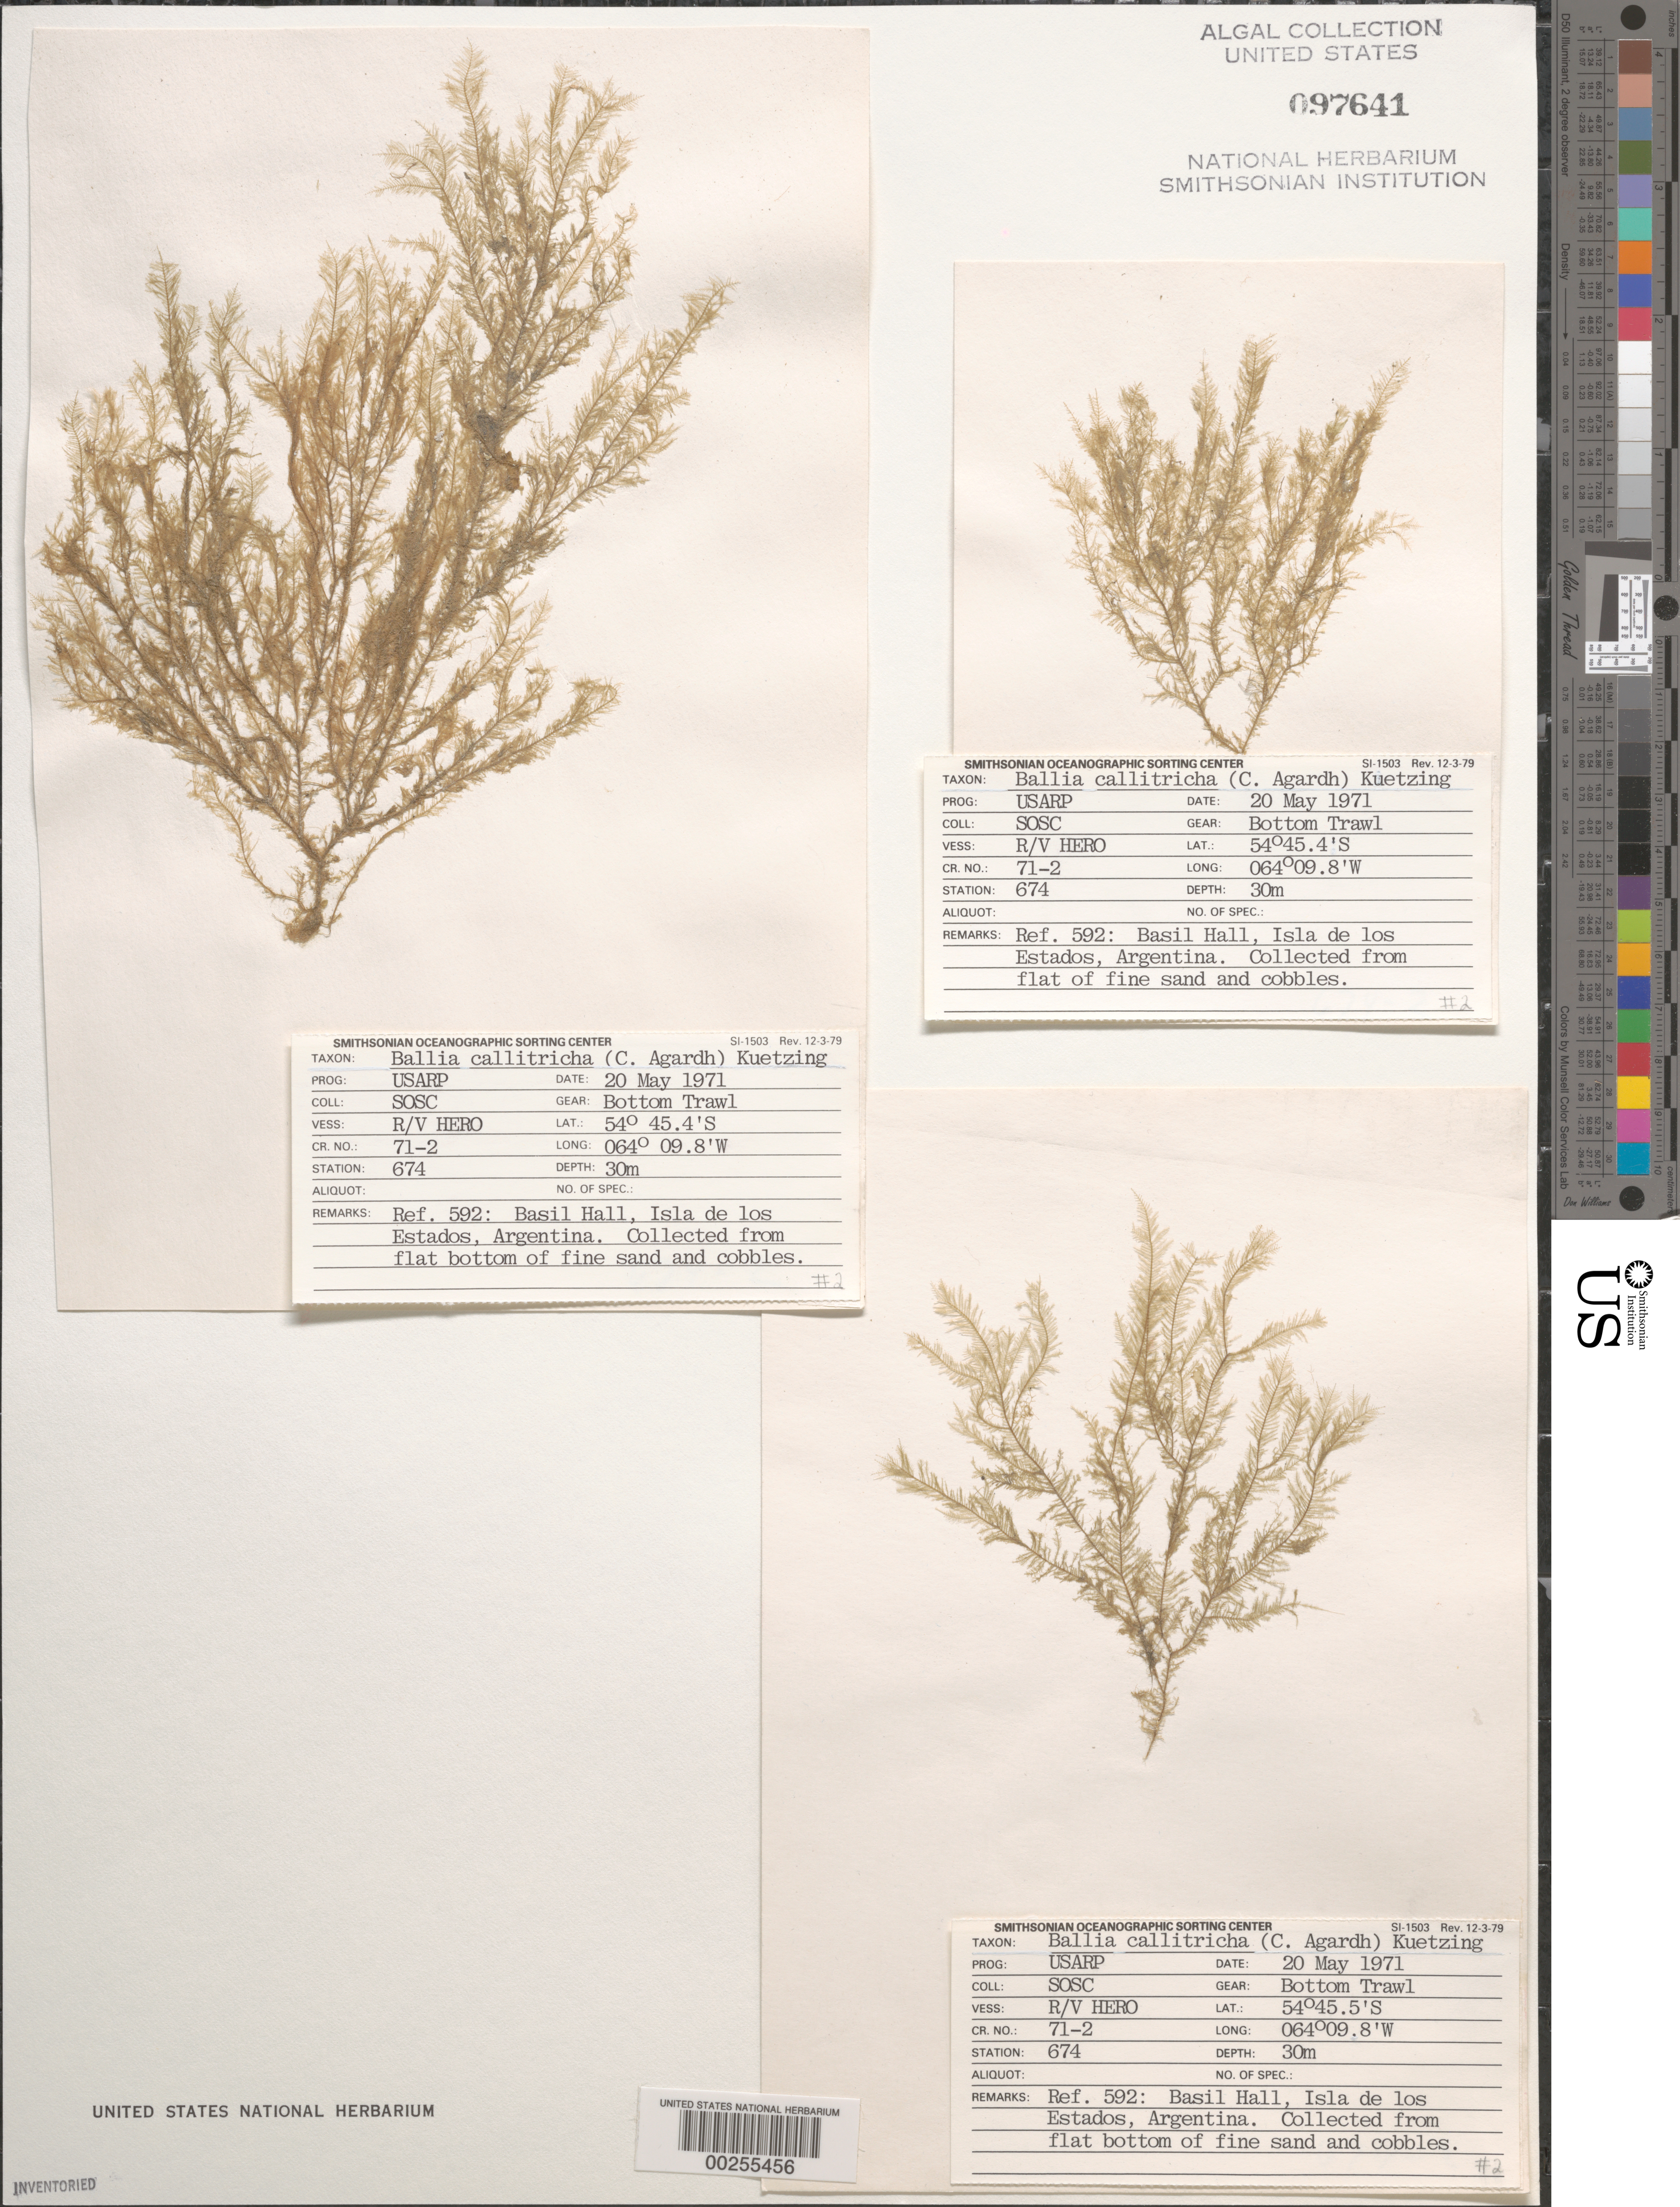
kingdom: Plantae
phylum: Rhodophyta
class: Florideophyceae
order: Balliales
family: Balliaceae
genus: Ballia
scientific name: Ballia callitricha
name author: (C. Agardh) Kützing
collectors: SOSC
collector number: Station 674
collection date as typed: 20 May 1971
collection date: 1971-05-20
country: Argentina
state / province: Tierra del Fuego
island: Isla de los Estados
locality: Basil Hall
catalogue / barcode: US 97641